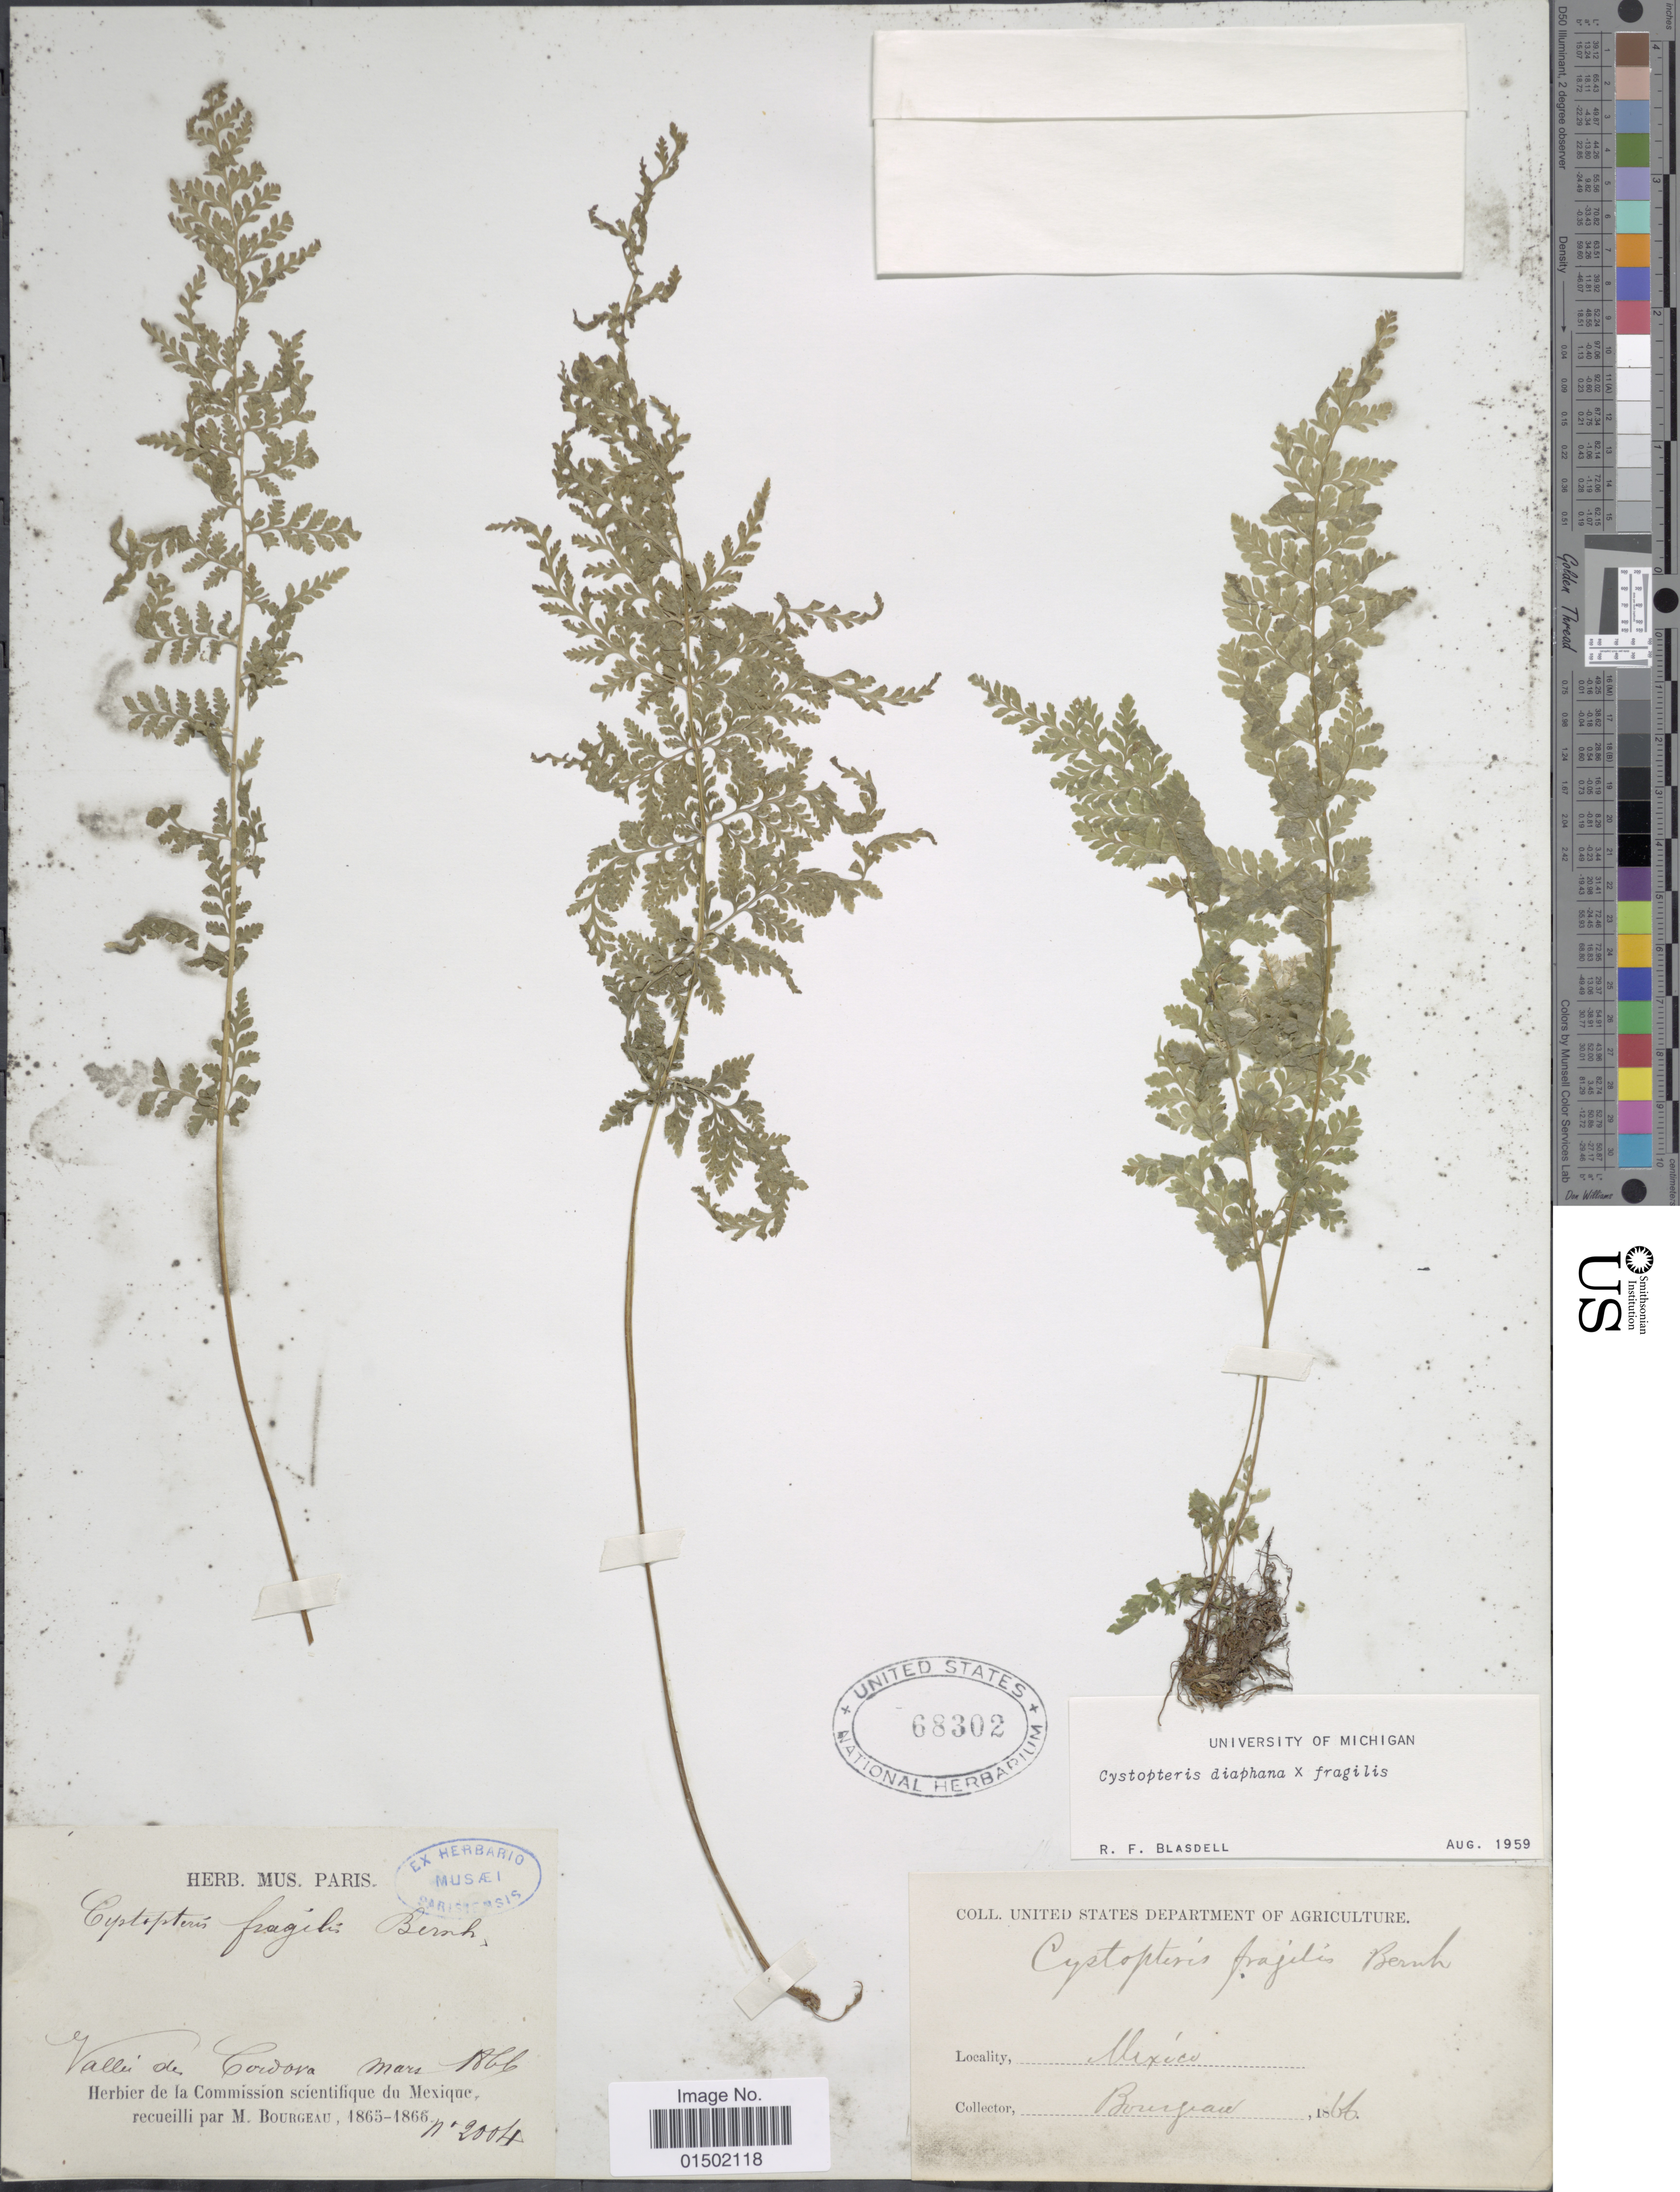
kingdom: Plantae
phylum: Tracheophyta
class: Polypodiopsida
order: Polypodiales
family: Cystopteridaceae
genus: Cystopteris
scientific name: Cystopteris diaphana x C. fragilis (L.) Bernh.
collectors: M. Bourgeau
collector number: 2004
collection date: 1866-03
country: Mexico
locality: Valle de Cordova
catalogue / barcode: US 68302